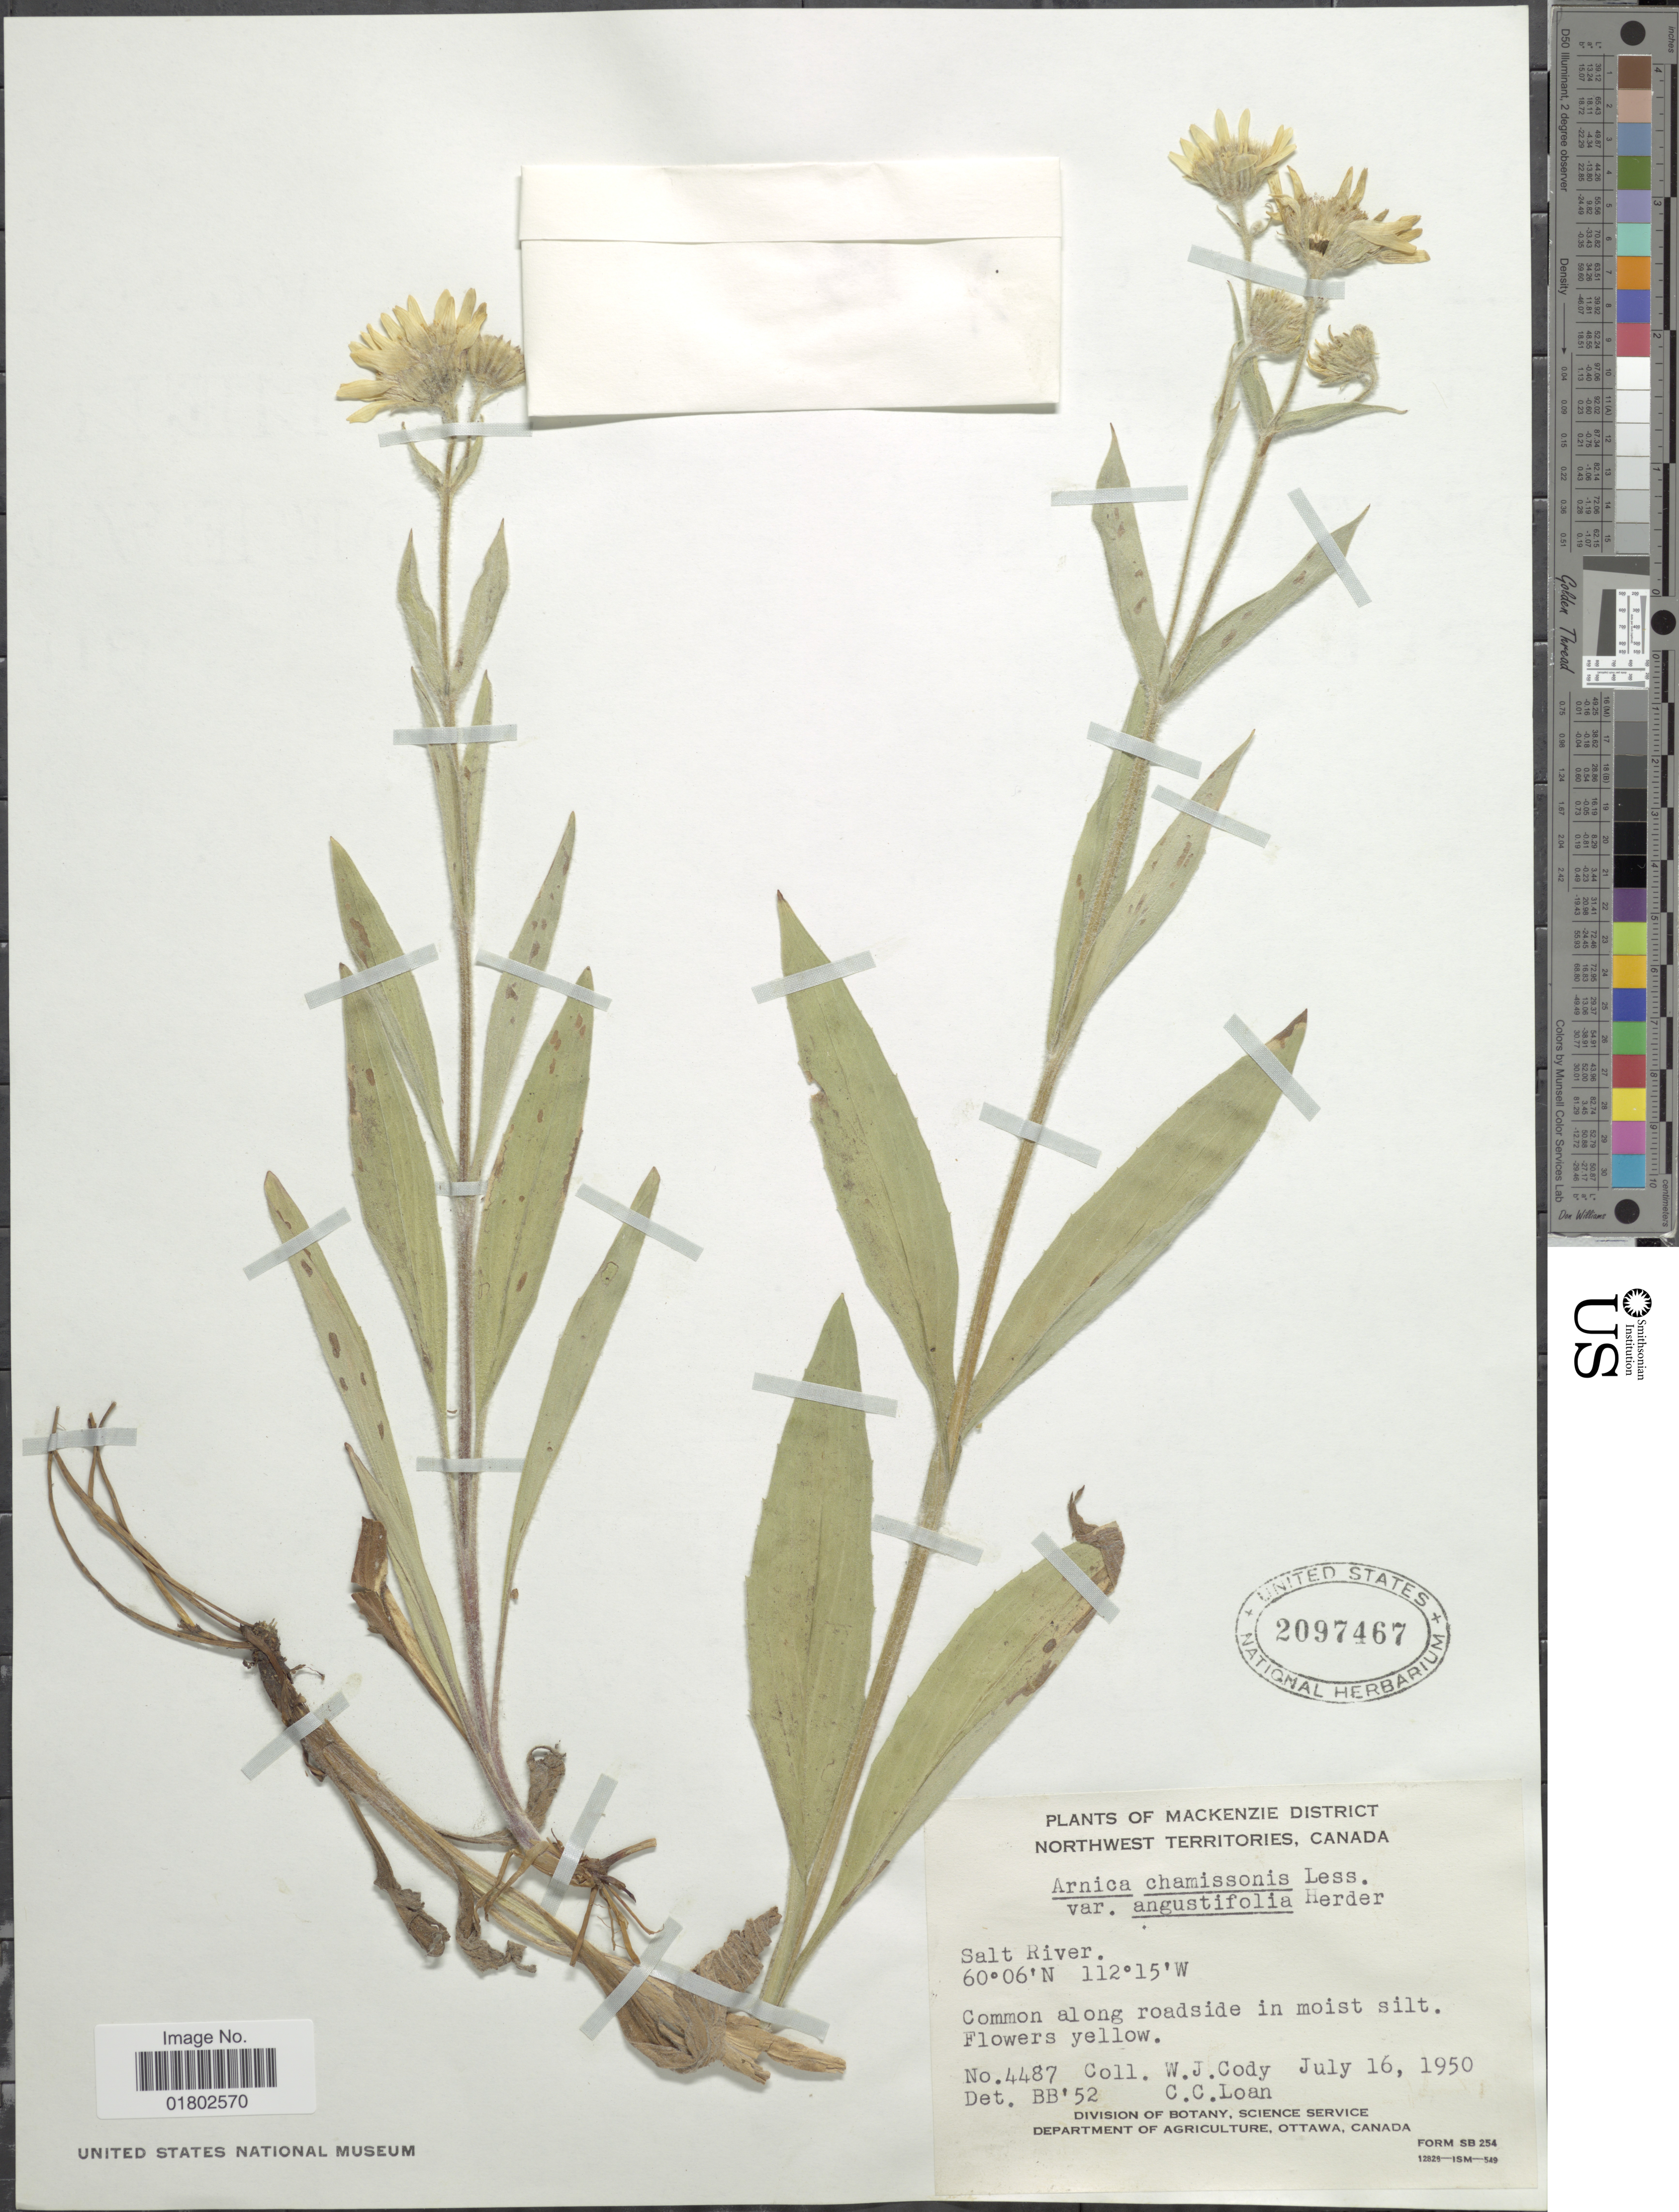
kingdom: Plantae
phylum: Tracheophyta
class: Magnoliopsida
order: Asterales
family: Asteraceae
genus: Arnica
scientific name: Arnica chamissonis subsp. foliosa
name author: (Nutt.) Maguire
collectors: W. Cody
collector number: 4487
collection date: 1950-07-16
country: Canada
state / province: Northwest Territories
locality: Mackenzie District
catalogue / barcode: US 2097467